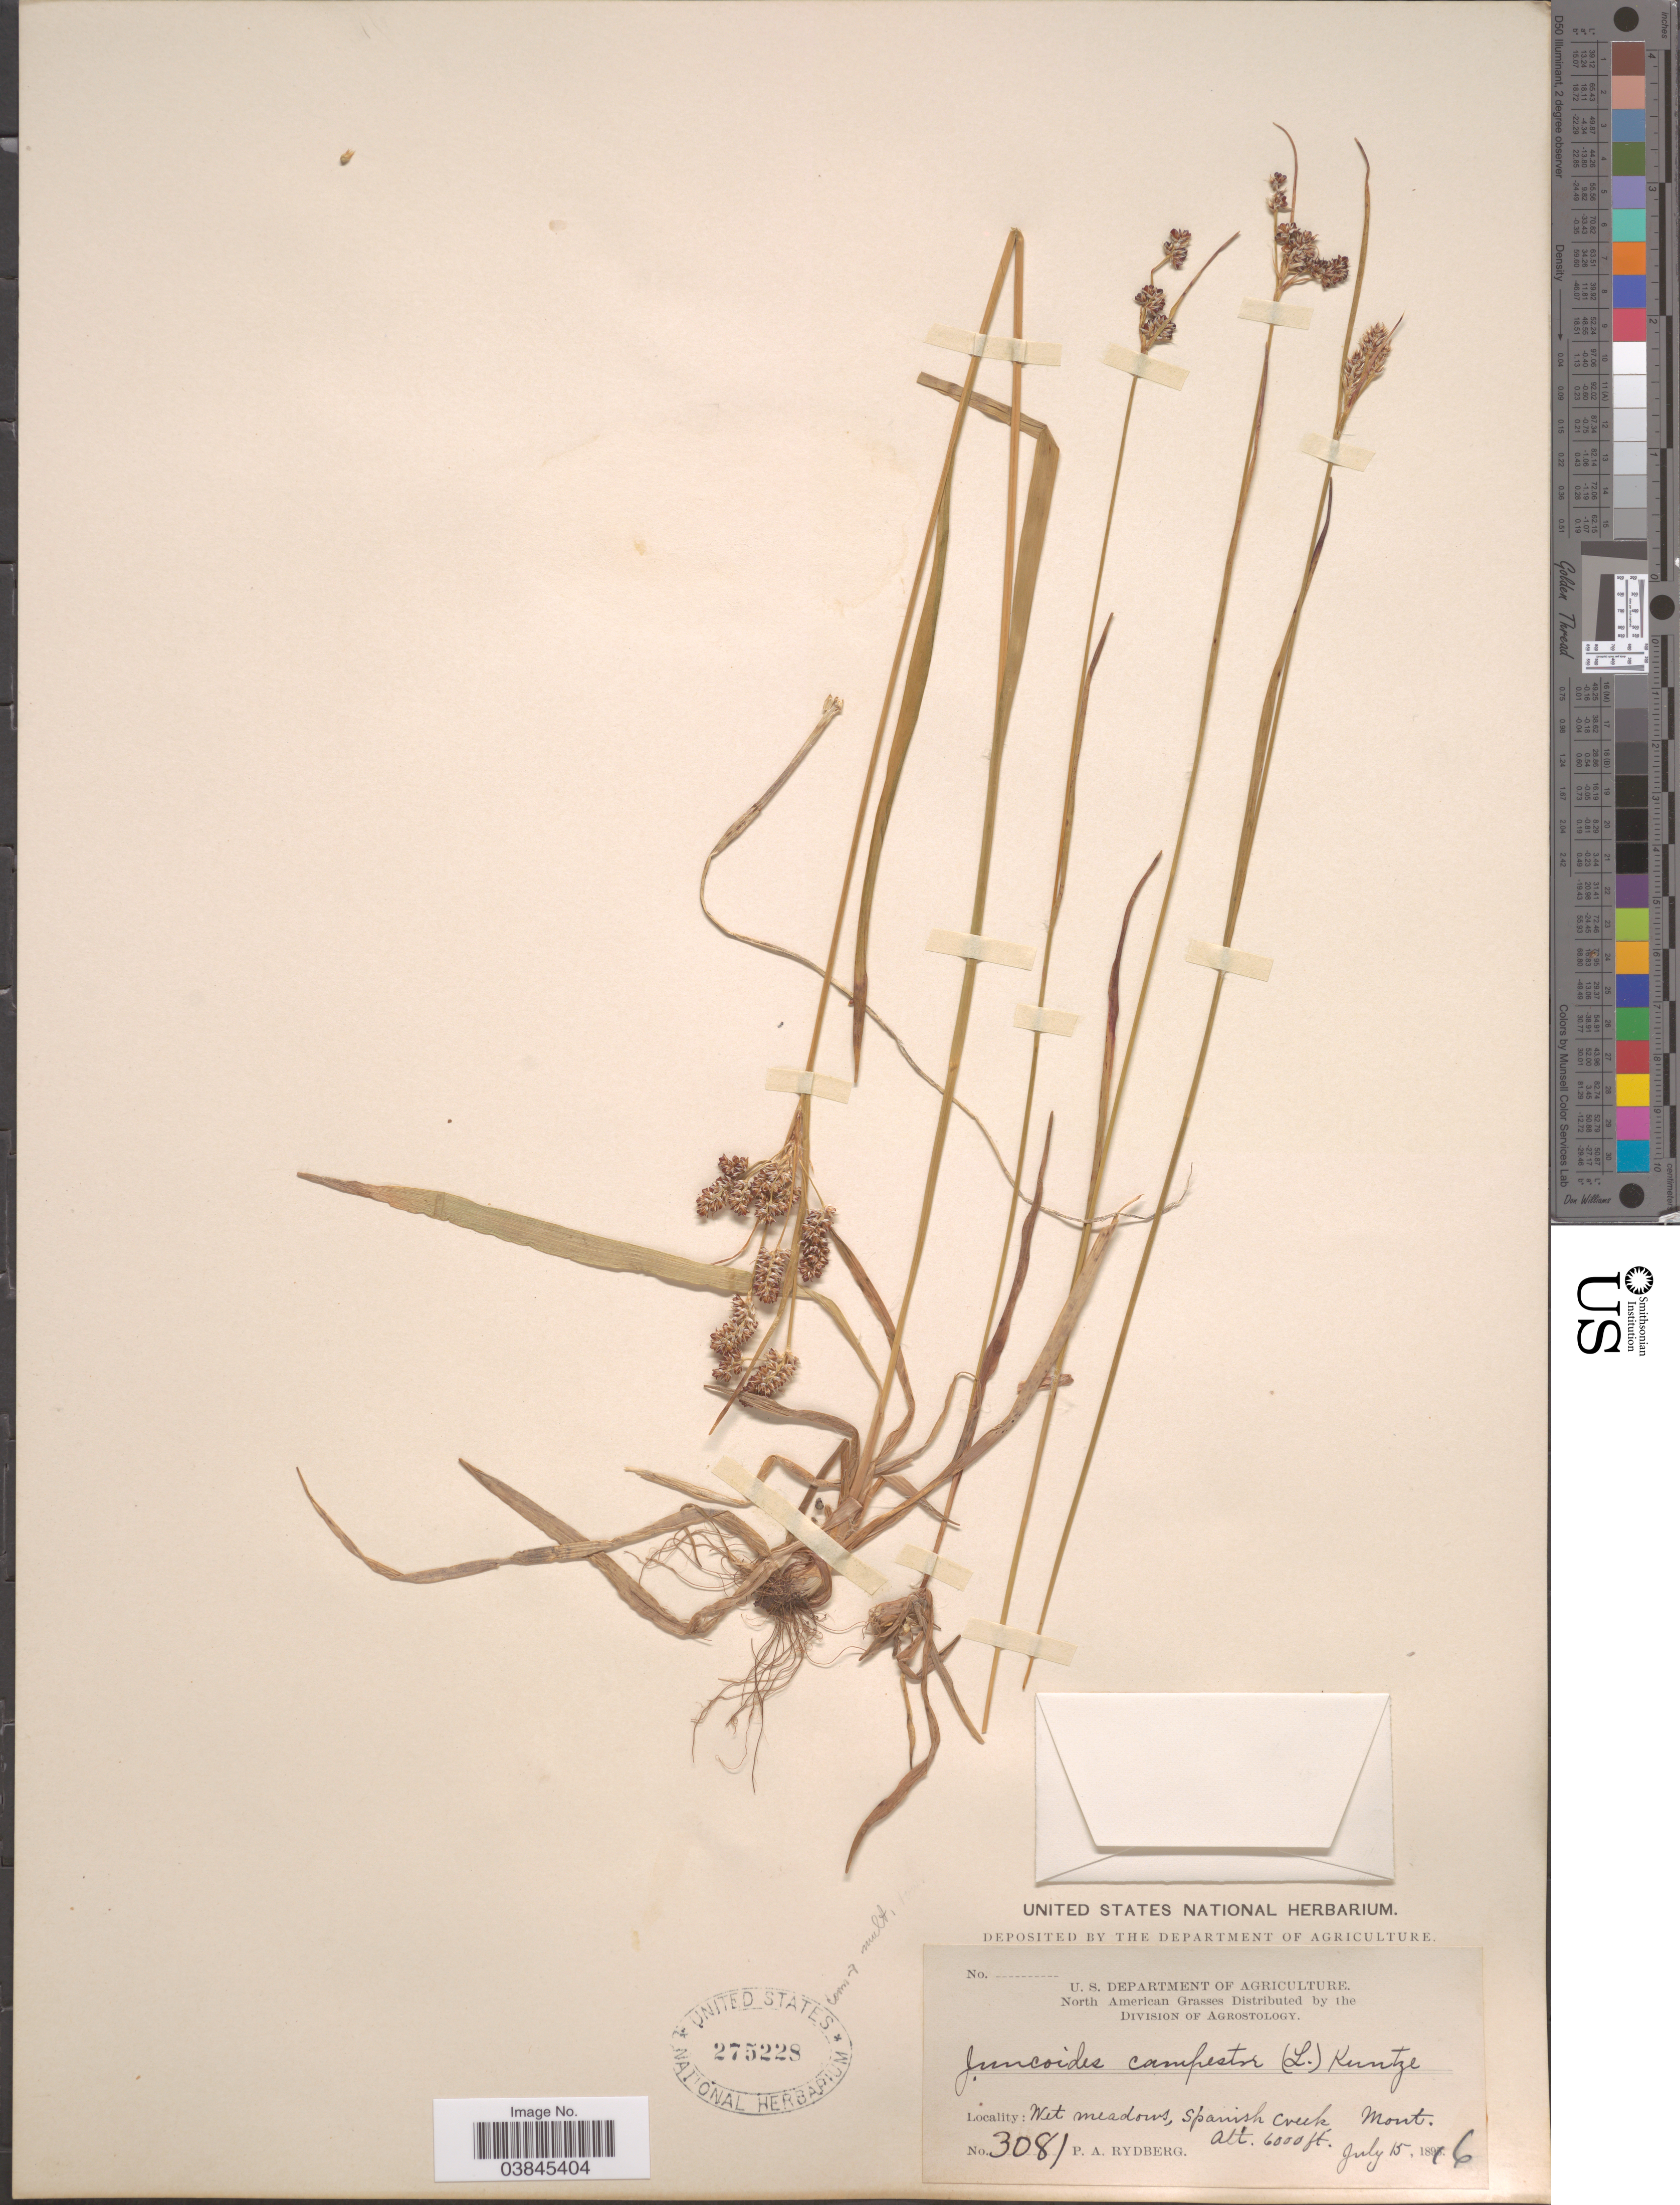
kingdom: Plantae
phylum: Tracheophyta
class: Liliopsida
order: Poales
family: Juncaceae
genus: Luzula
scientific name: Luzula campestris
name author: (L.) DC.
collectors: P. A. Rydberg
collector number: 3081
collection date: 1896-07-15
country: United States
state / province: Montana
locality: Spanish Creek.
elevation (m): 1829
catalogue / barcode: US 275228